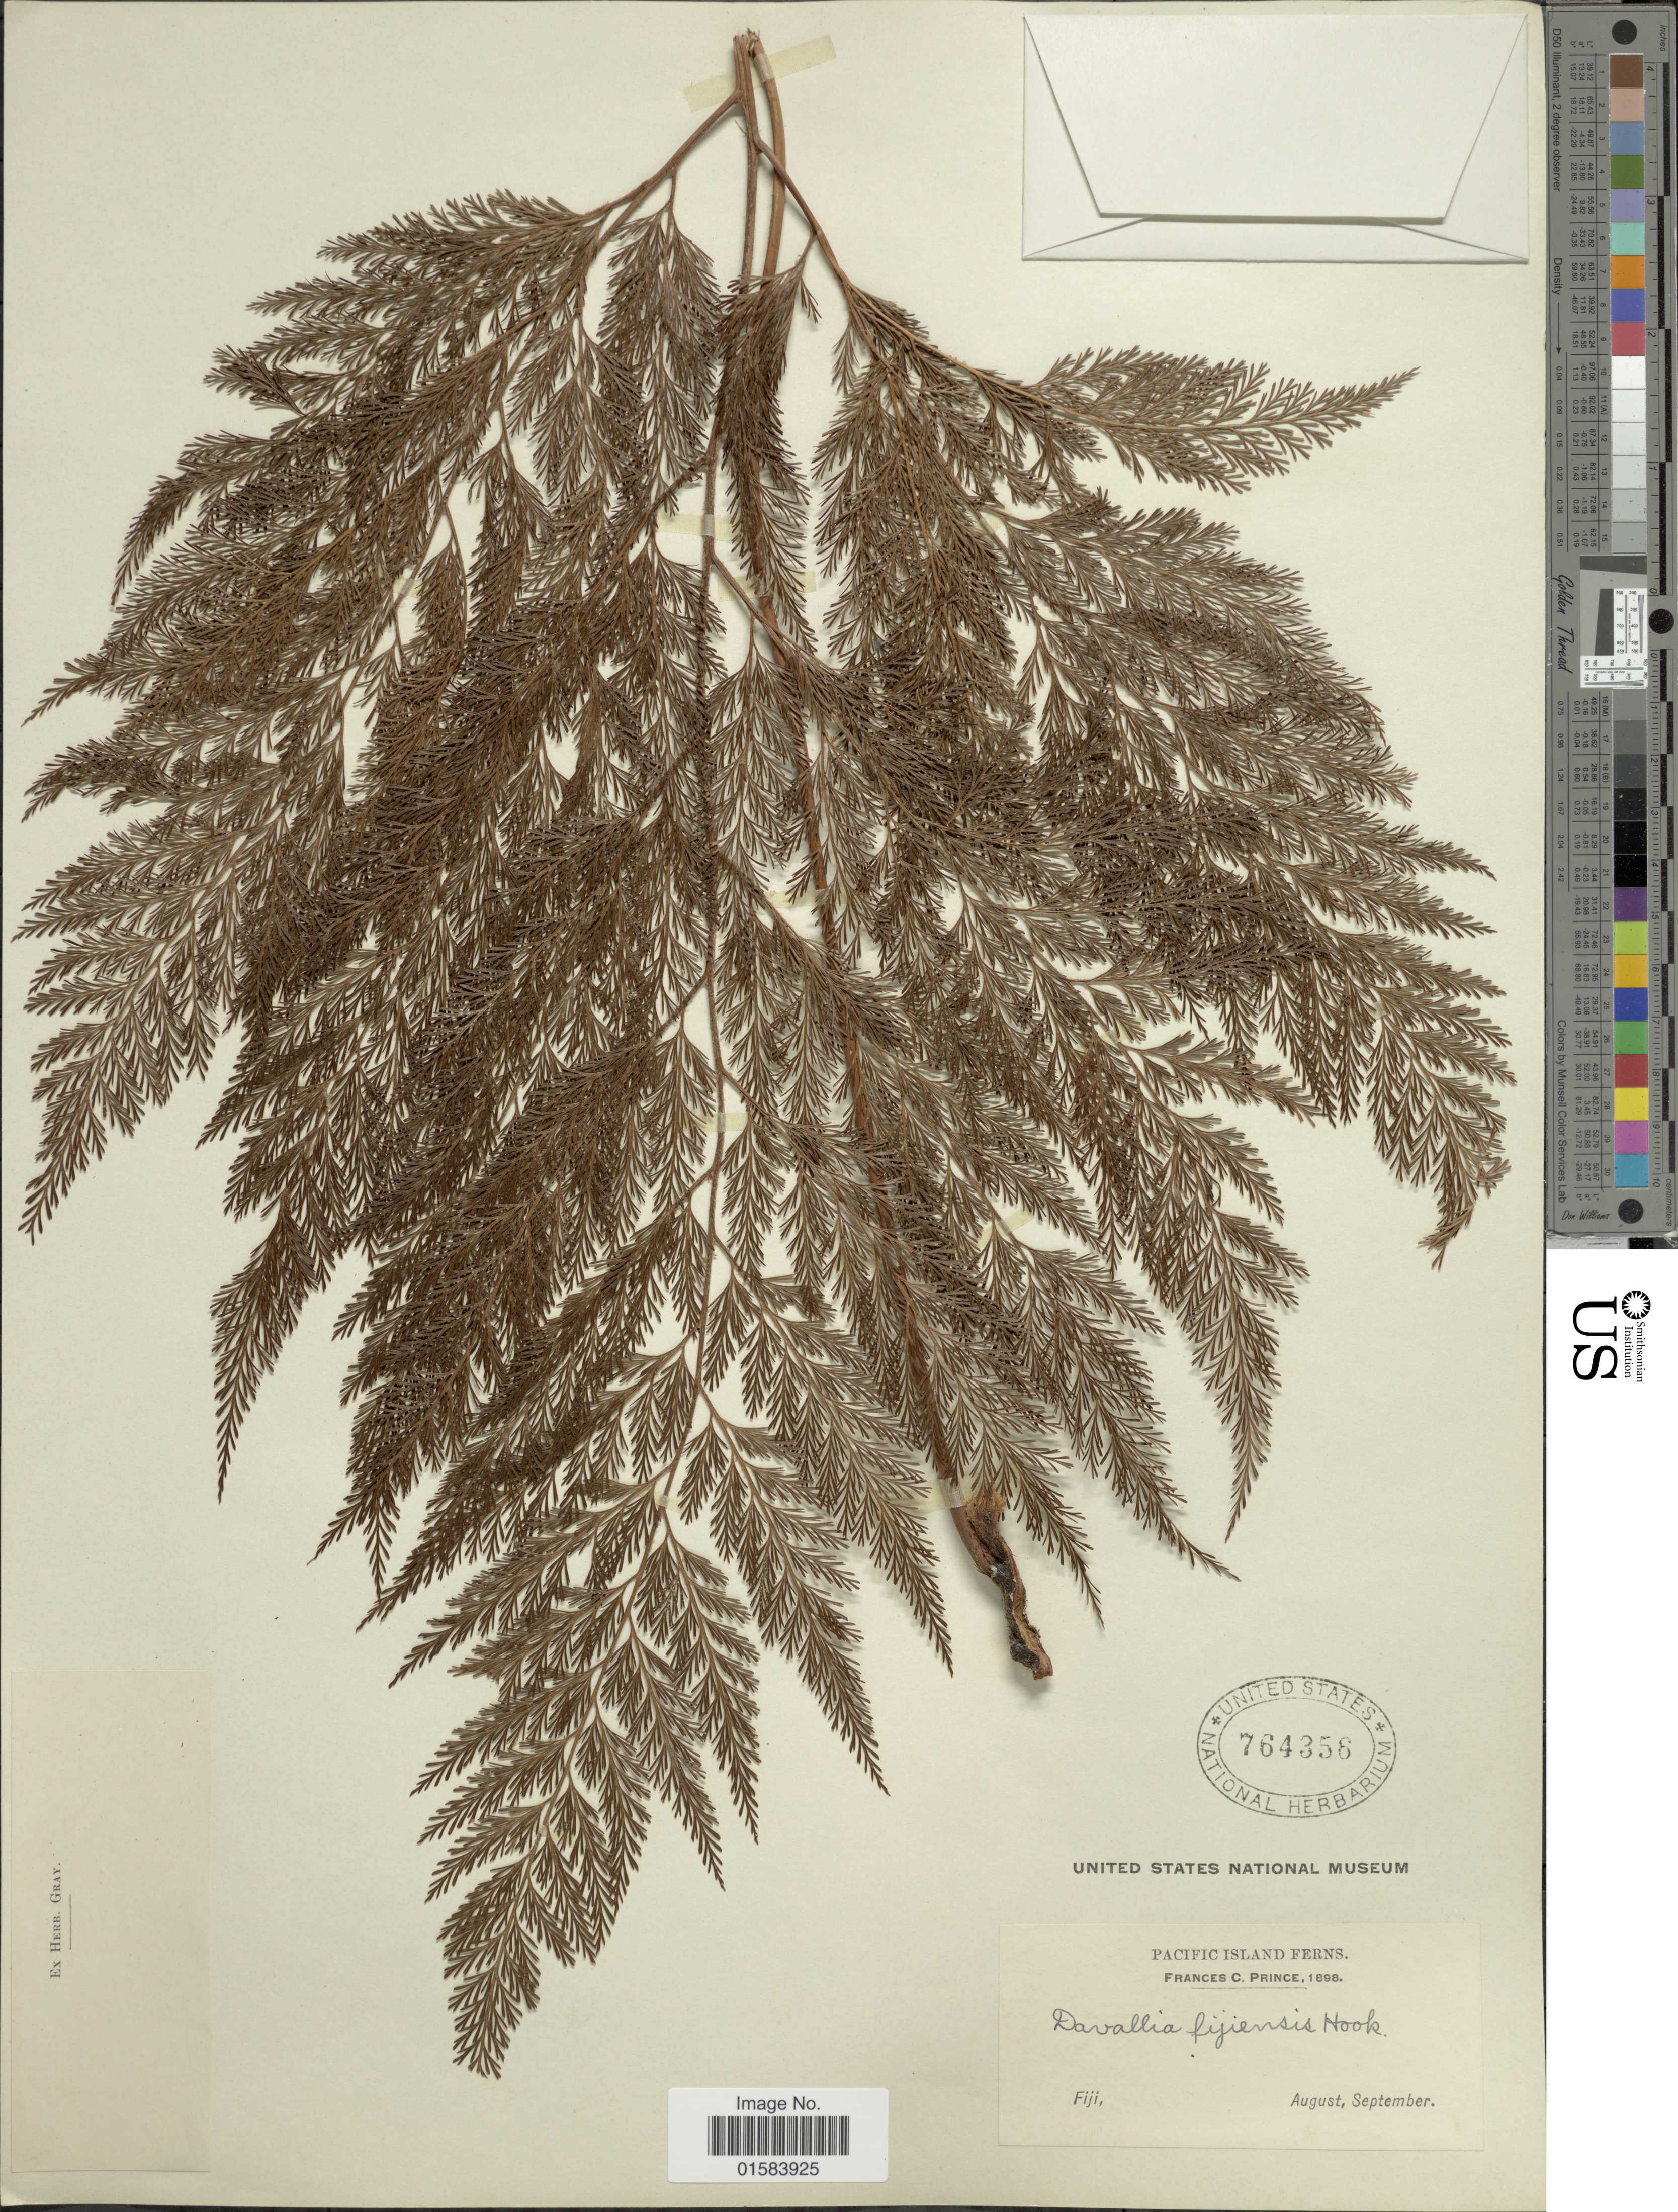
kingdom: Plantae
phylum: Tracheophyta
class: Polypodiopsida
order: Polypodiales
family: Davalliaceae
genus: Davallia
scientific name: Davallia solida var. fejeensis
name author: (Hook.) Noot.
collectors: F. Prince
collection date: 1898-08/1898-09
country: Fiji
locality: Pacific Island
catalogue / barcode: US 764356